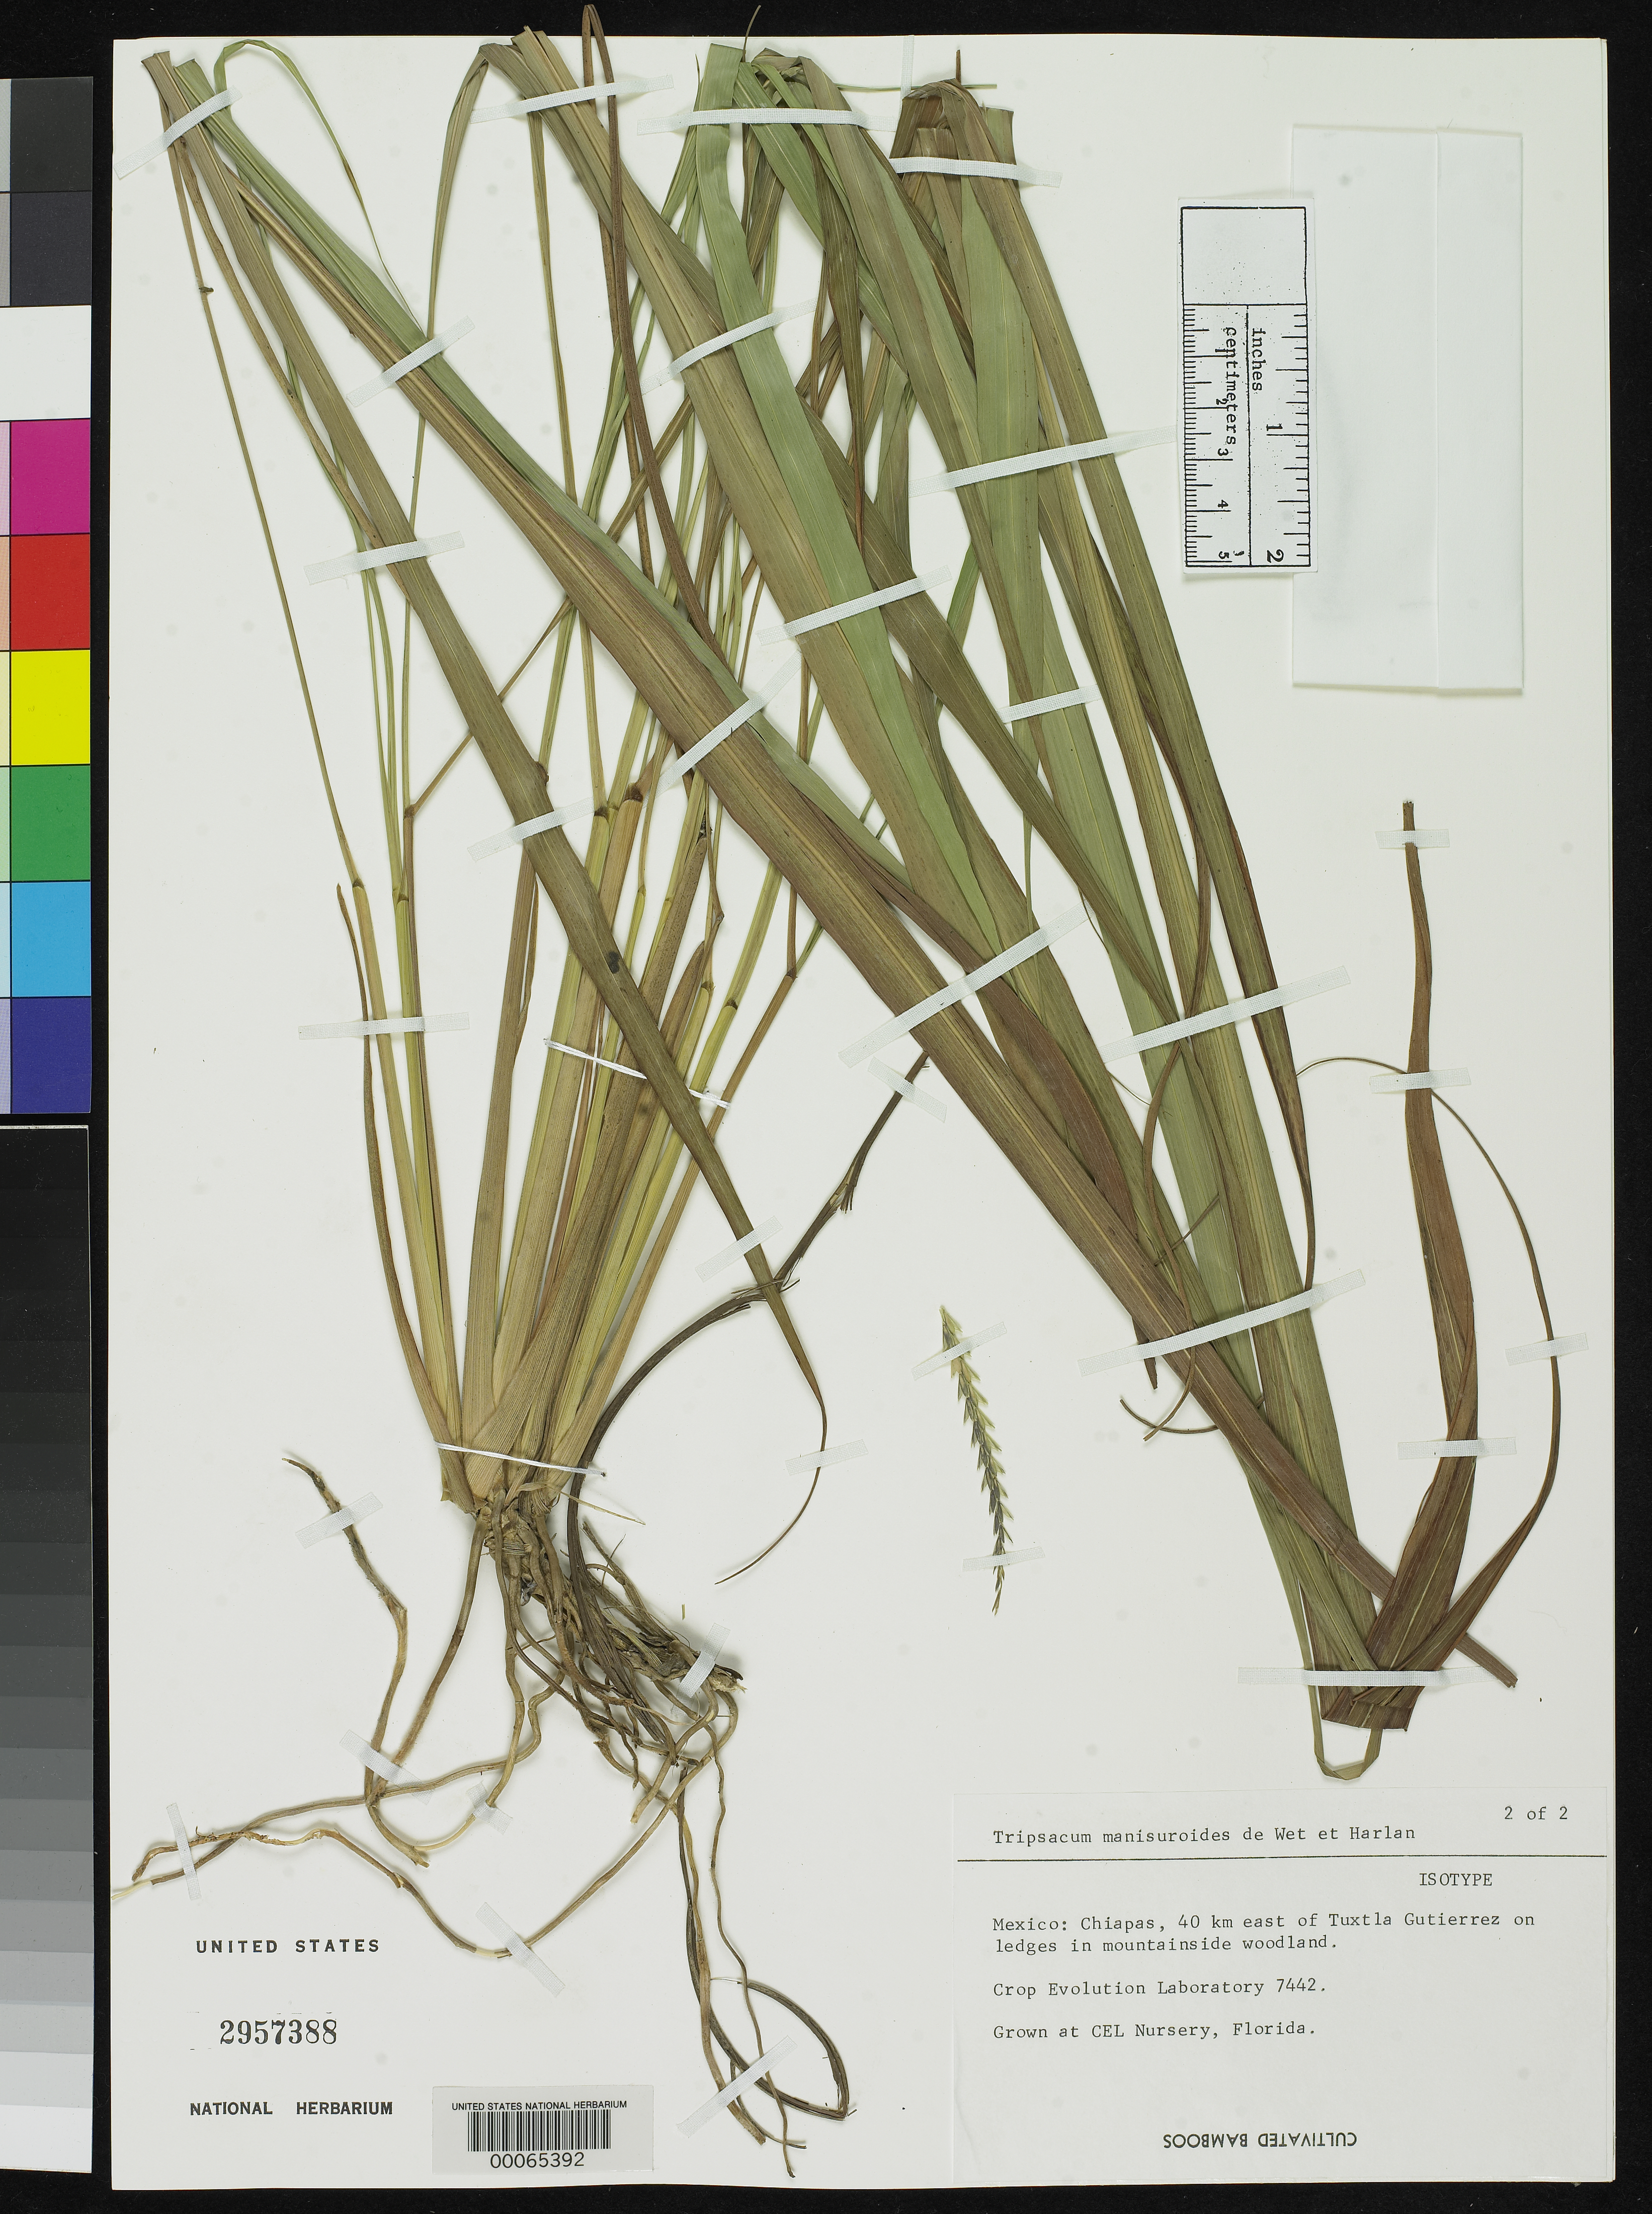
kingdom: Plantae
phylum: Tracheophyta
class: Liliopsida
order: Poales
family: Poaceae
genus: Tripsacum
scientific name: Tripsacum manisuroides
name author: de Wet & Harlan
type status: Isotype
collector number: C.E.L. 7442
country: Mexico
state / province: Chiapas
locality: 40 km E of Tuxtla Gutierrez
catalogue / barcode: US 2957388